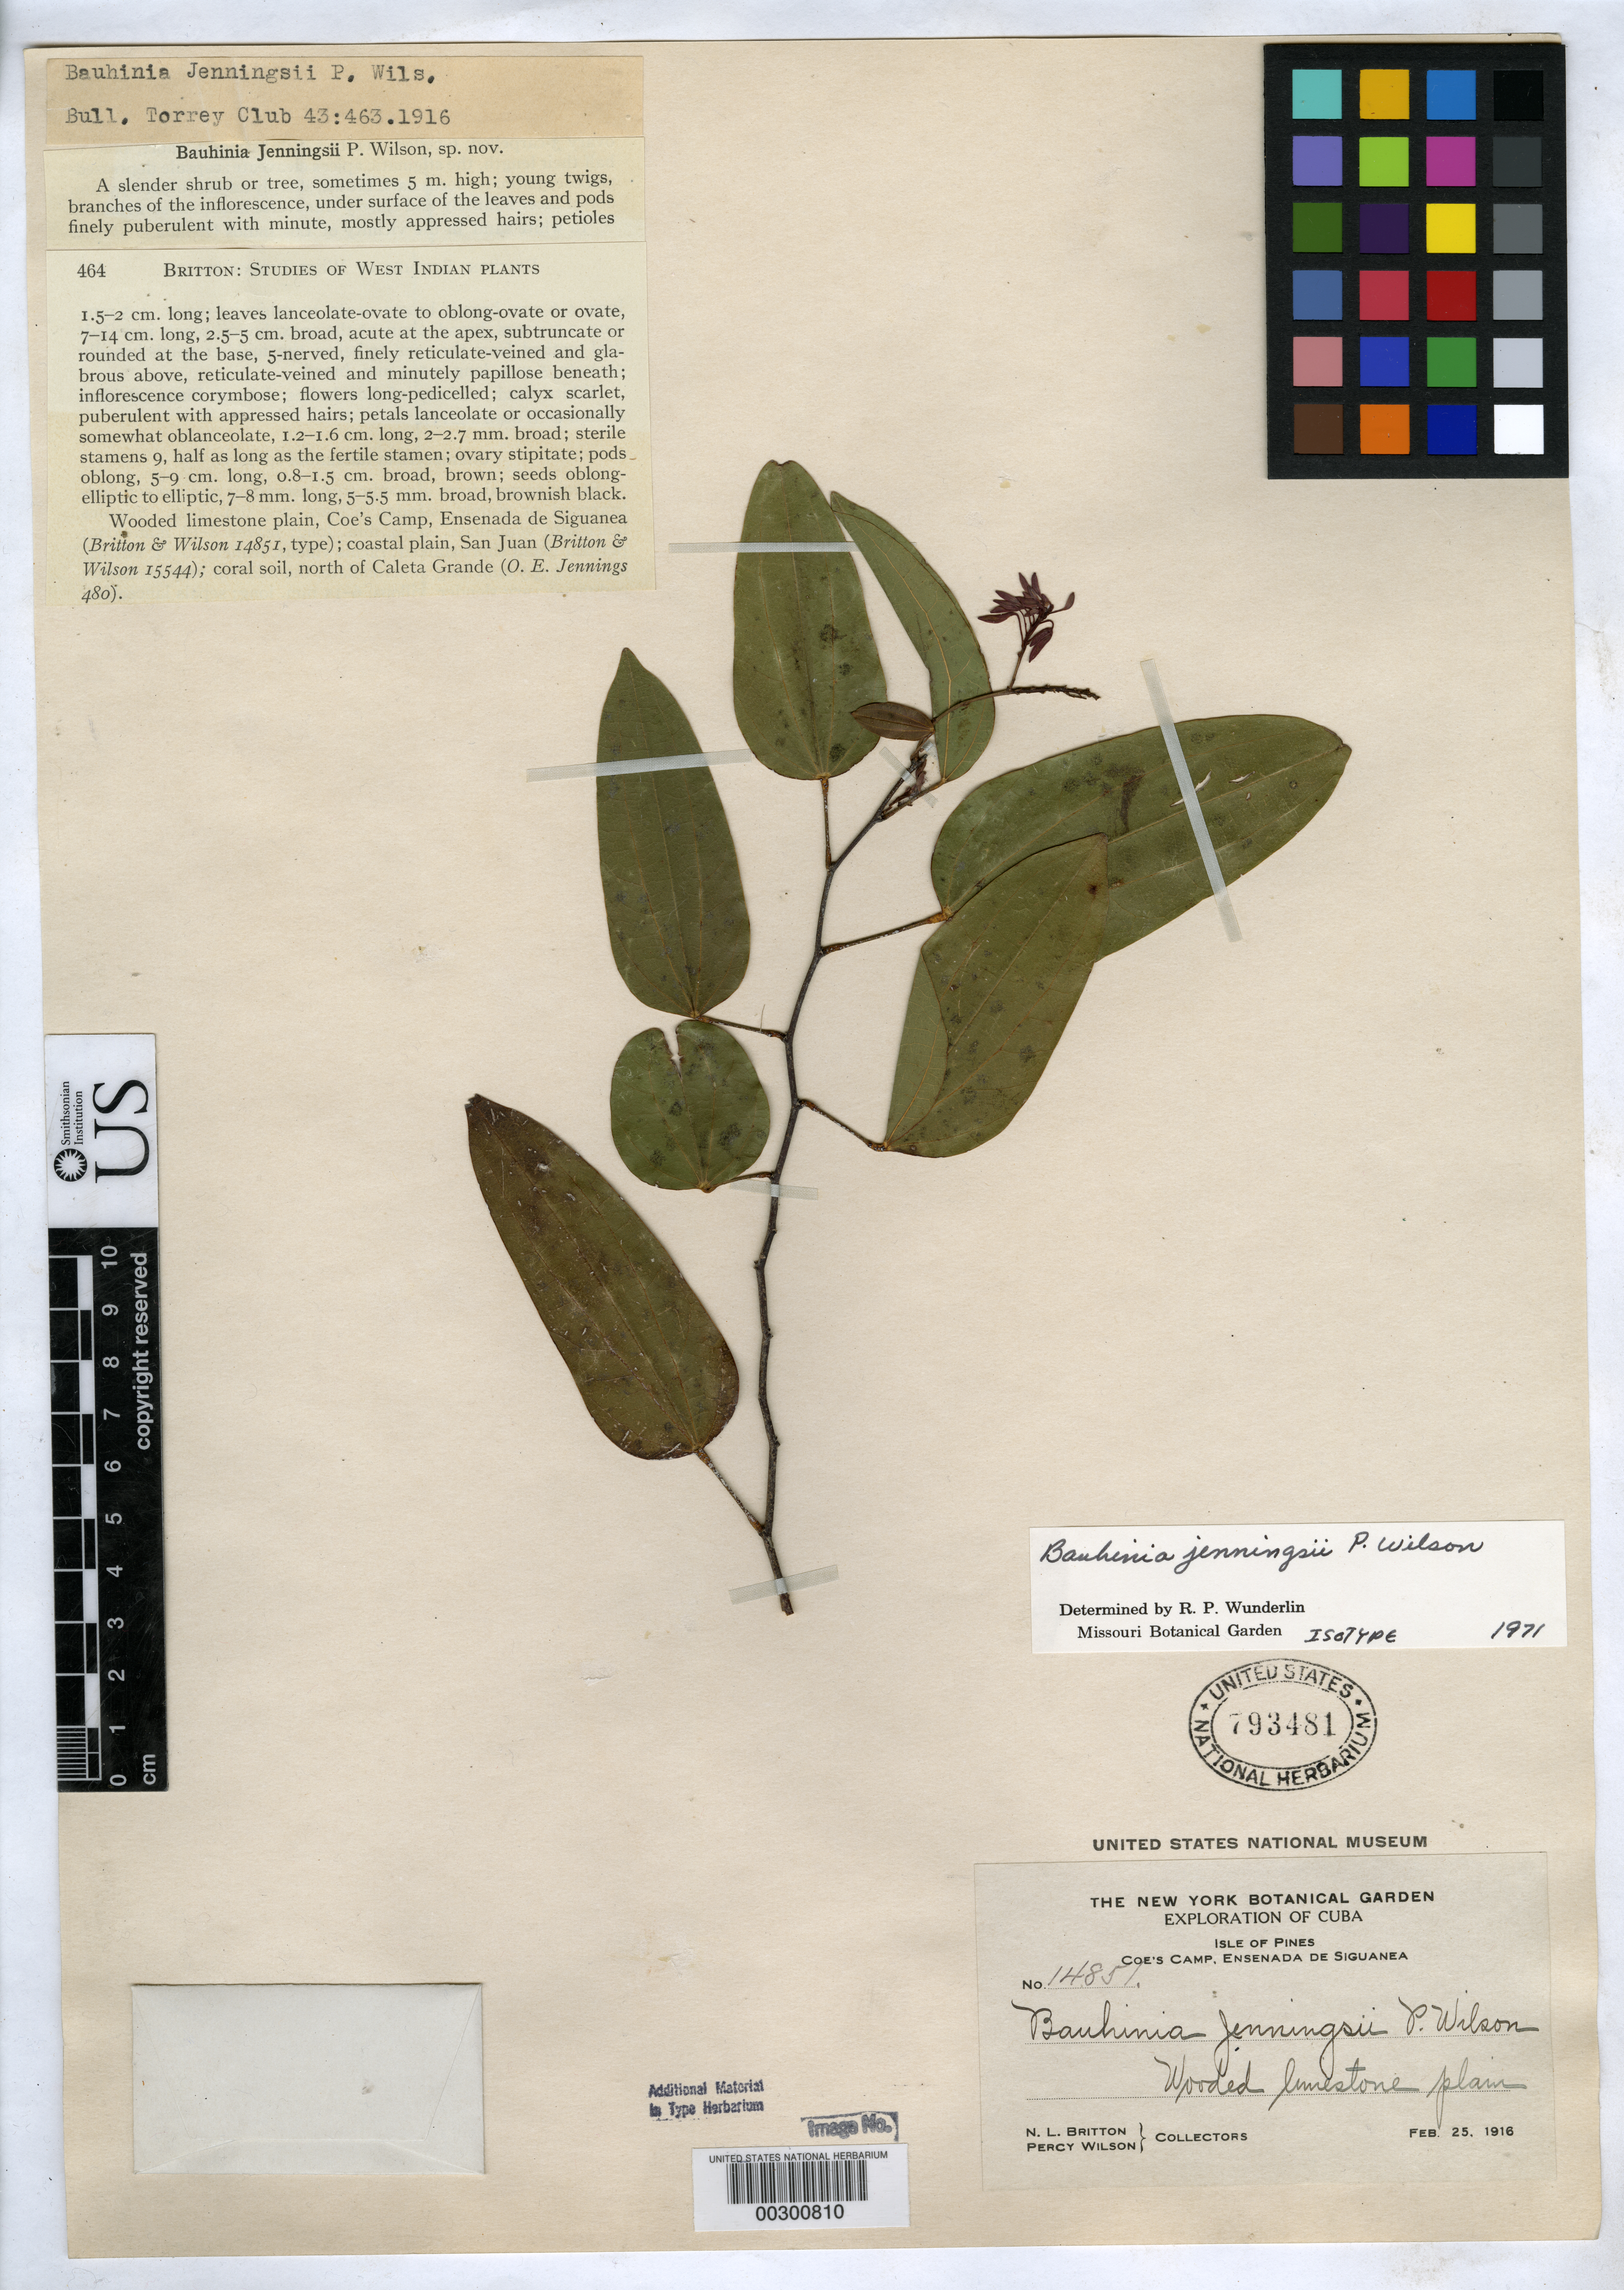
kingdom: Plantae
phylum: Tracheophyta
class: Magnoliopsida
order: Fabales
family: Fabaceae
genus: Bauhinia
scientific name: Bauhinia jenningsii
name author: Paul G. Wilson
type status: Isotype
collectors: N. Britton & P. Wilson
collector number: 14851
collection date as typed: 25 Feb 1916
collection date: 1916-02-25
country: Cuba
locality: Coe's Camp, Ensanada de Siguanea (as Isle of Pines).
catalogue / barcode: US 793481